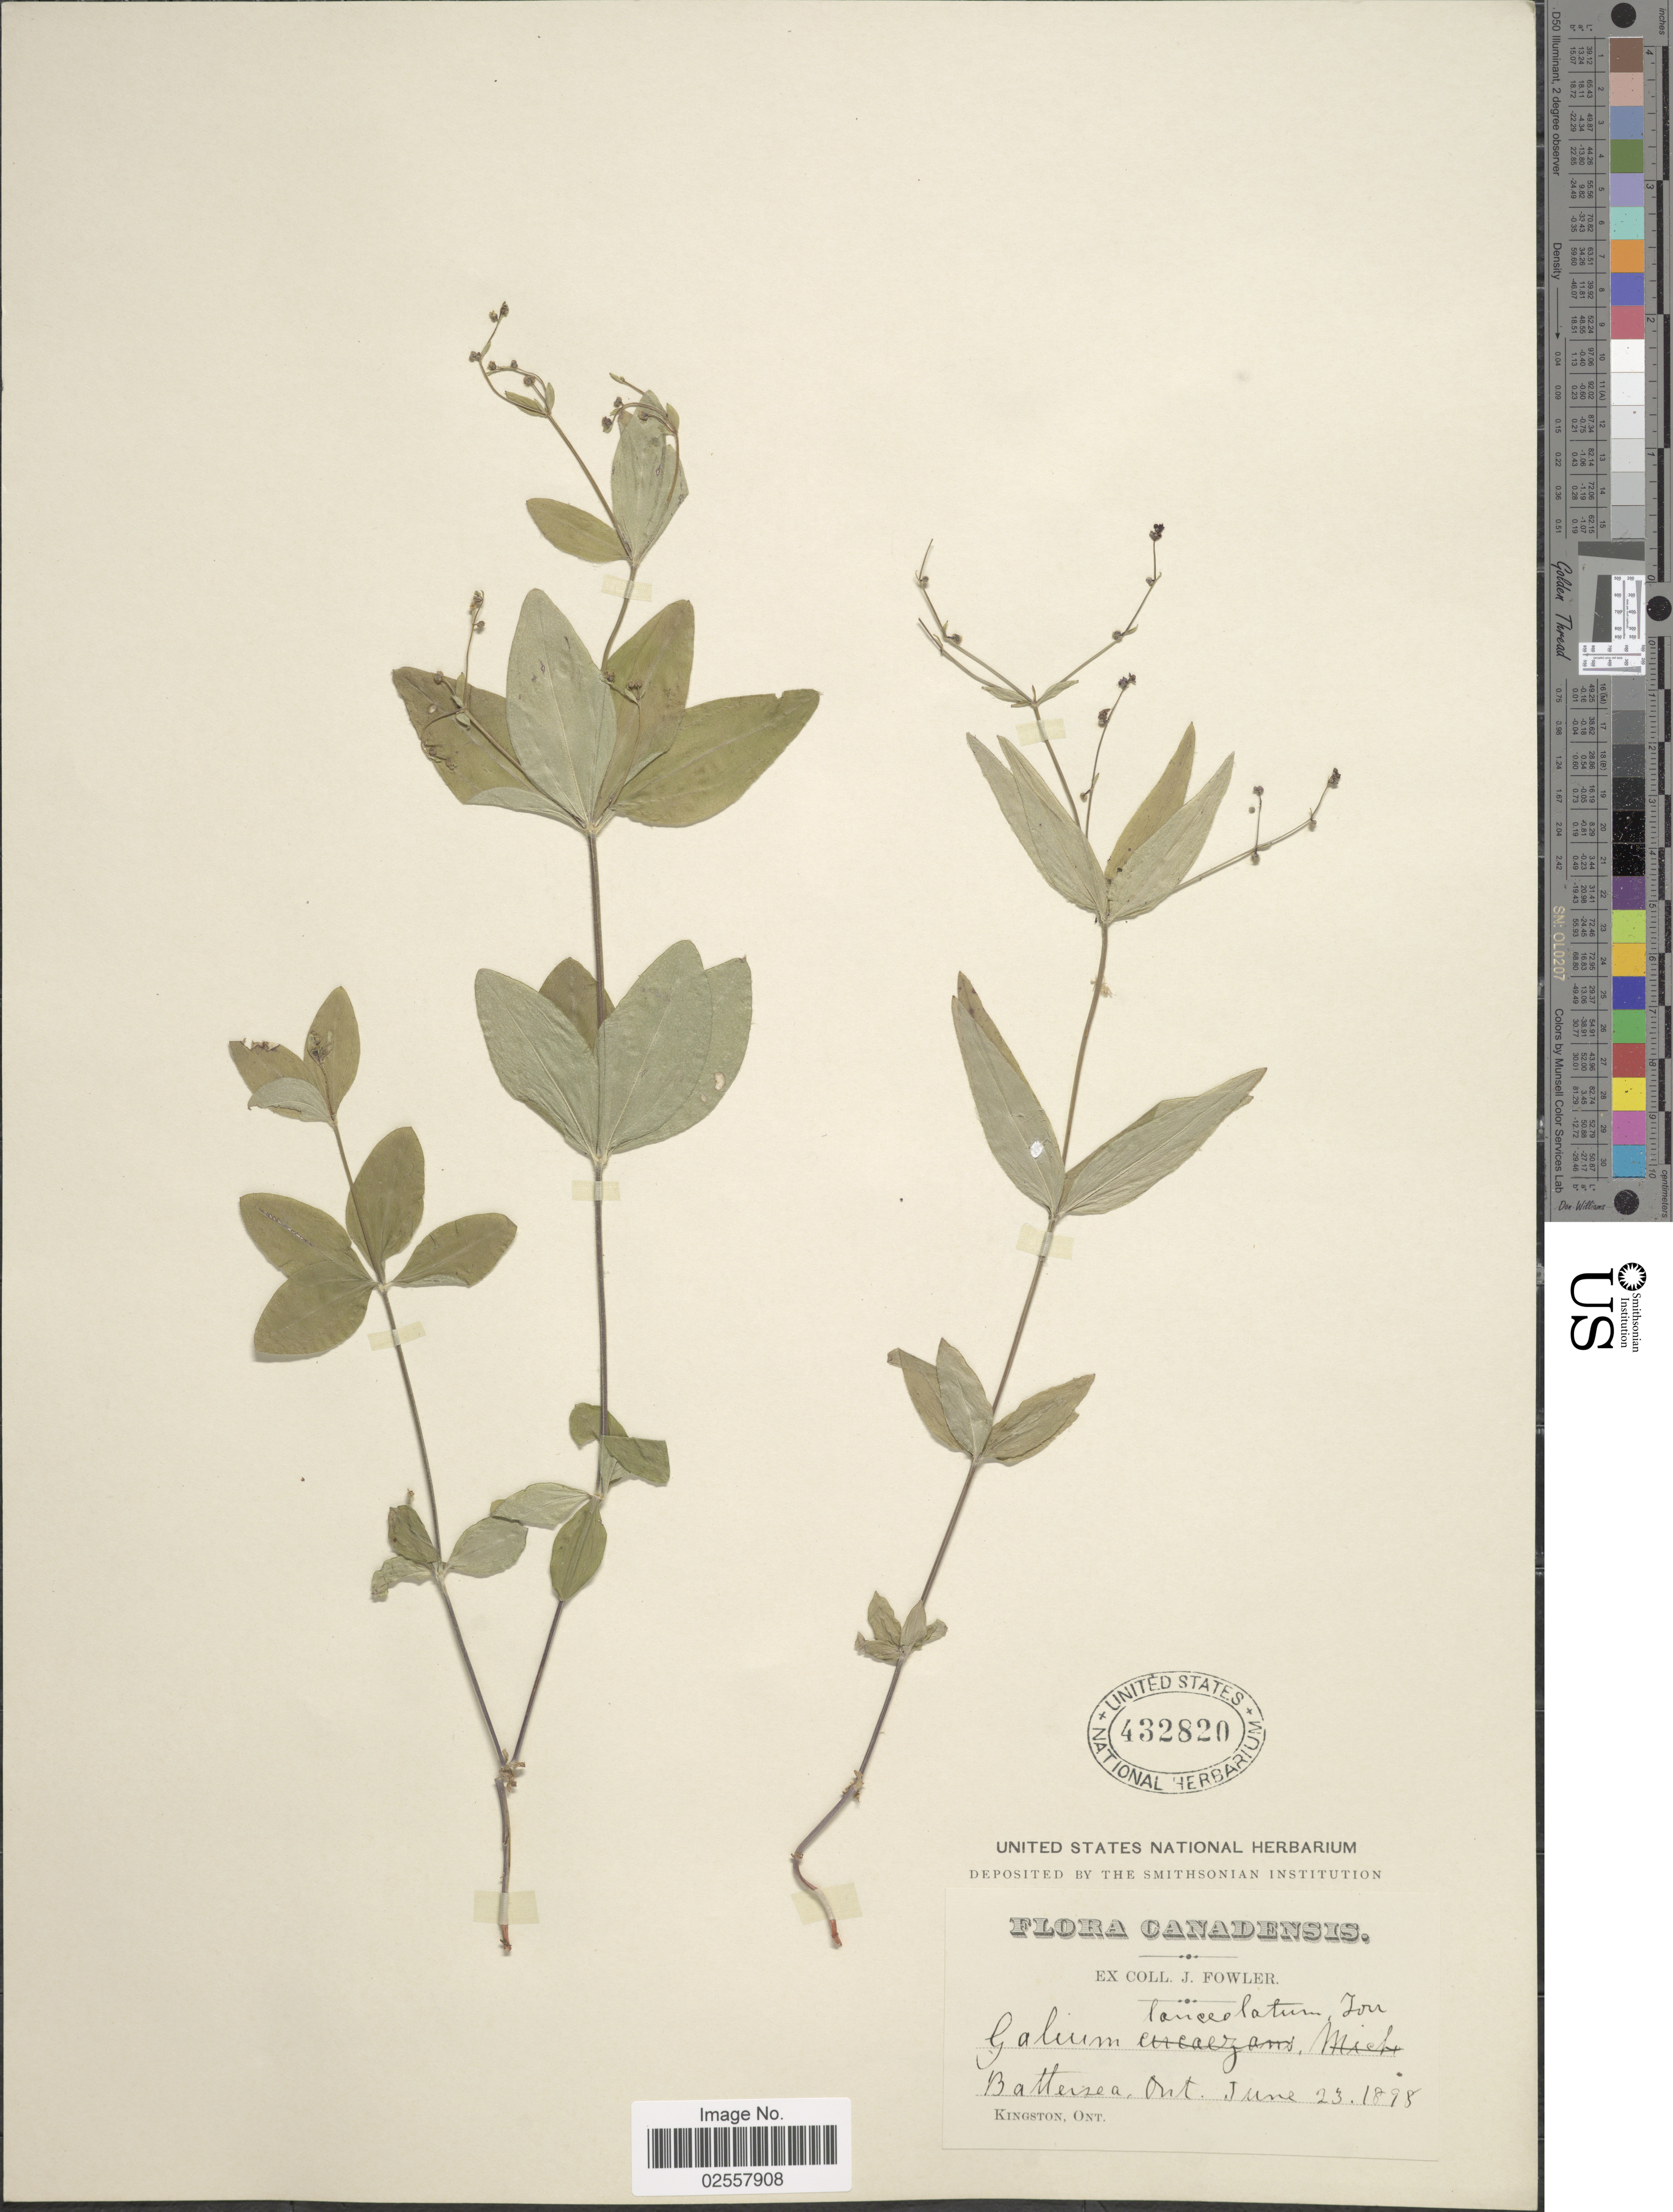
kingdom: Plantae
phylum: Tracheophyta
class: Magnoliopsida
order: Gentianales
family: Rubiaceae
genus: Galium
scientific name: Galium lanceolatum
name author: (Torr. & A. Gray) Torr.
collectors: J. P. Fowler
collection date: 1898-06-23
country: Canada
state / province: Ontario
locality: Battersea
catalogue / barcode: US 432820